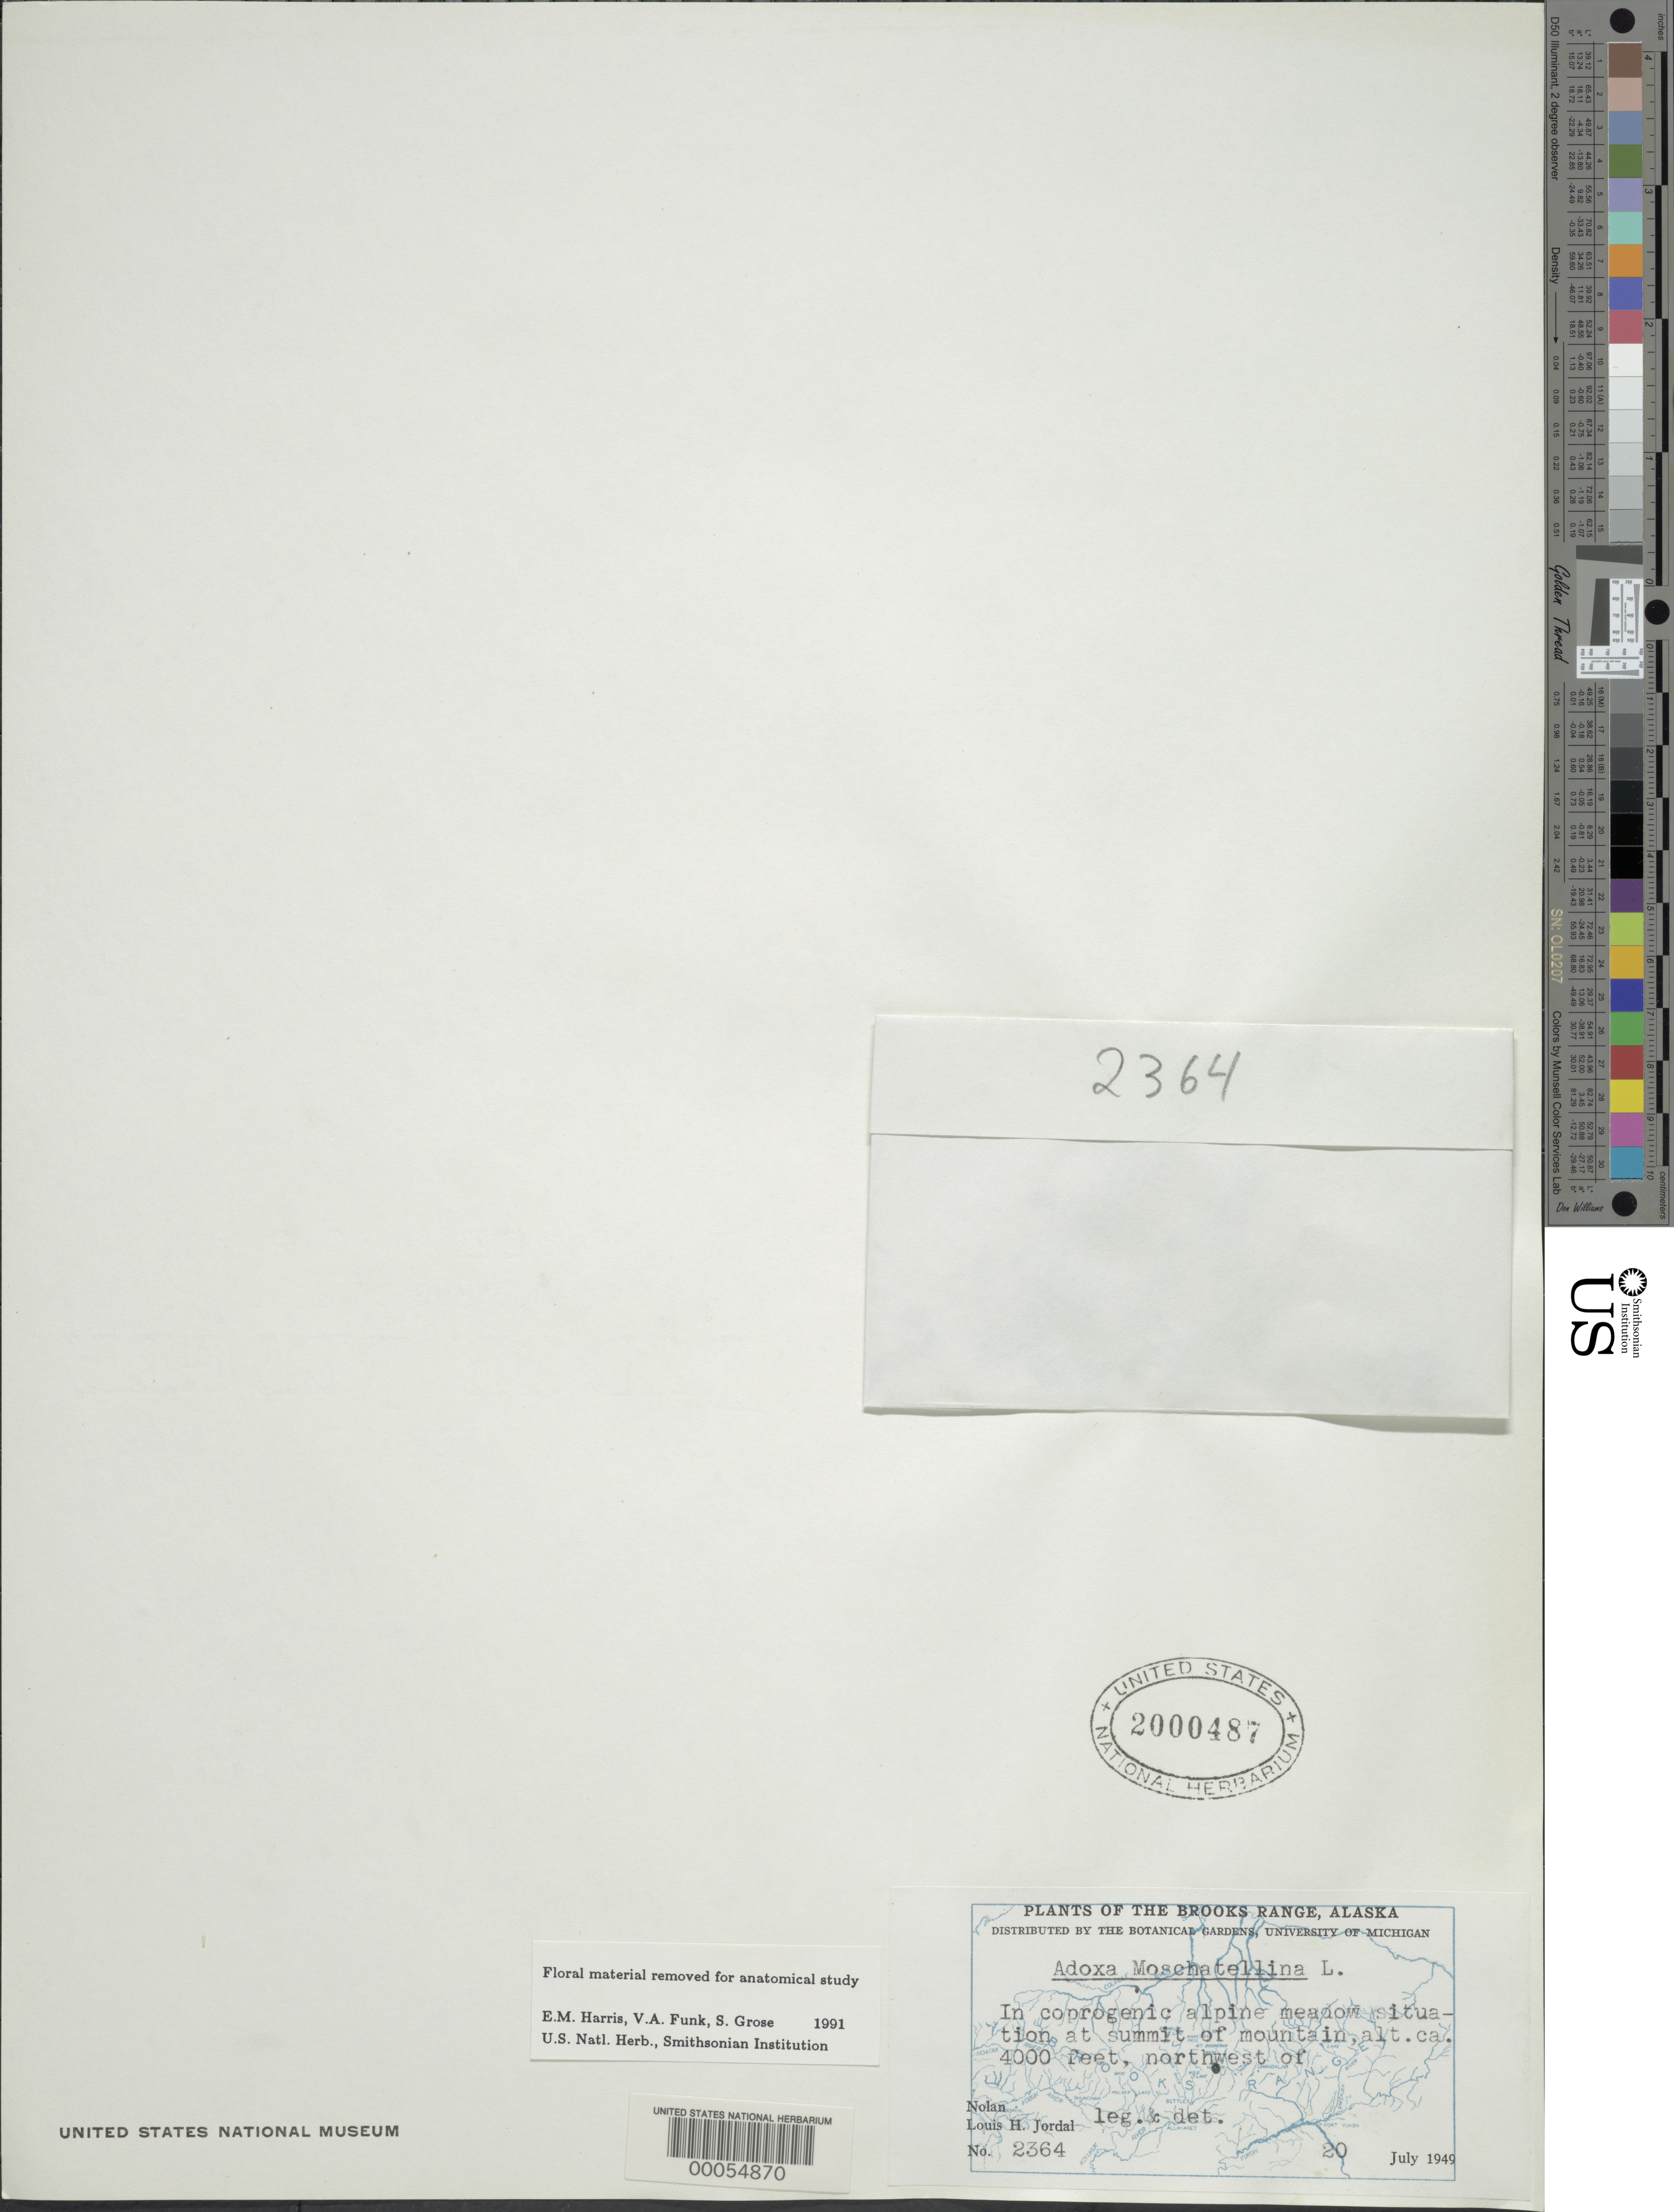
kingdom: Plantae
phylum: Tracheophyta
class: Magnoliopsida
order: Dipsacales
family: Viburnaceae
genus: Adoxa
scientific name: Adoxa moschatellina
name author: L.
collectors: L. Jordal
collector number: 2364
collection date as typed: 20 Jul 1949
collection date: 1949-07-20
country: United States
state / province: Alaska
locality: Brooks range, summit of mountain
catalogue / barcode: US 2000487